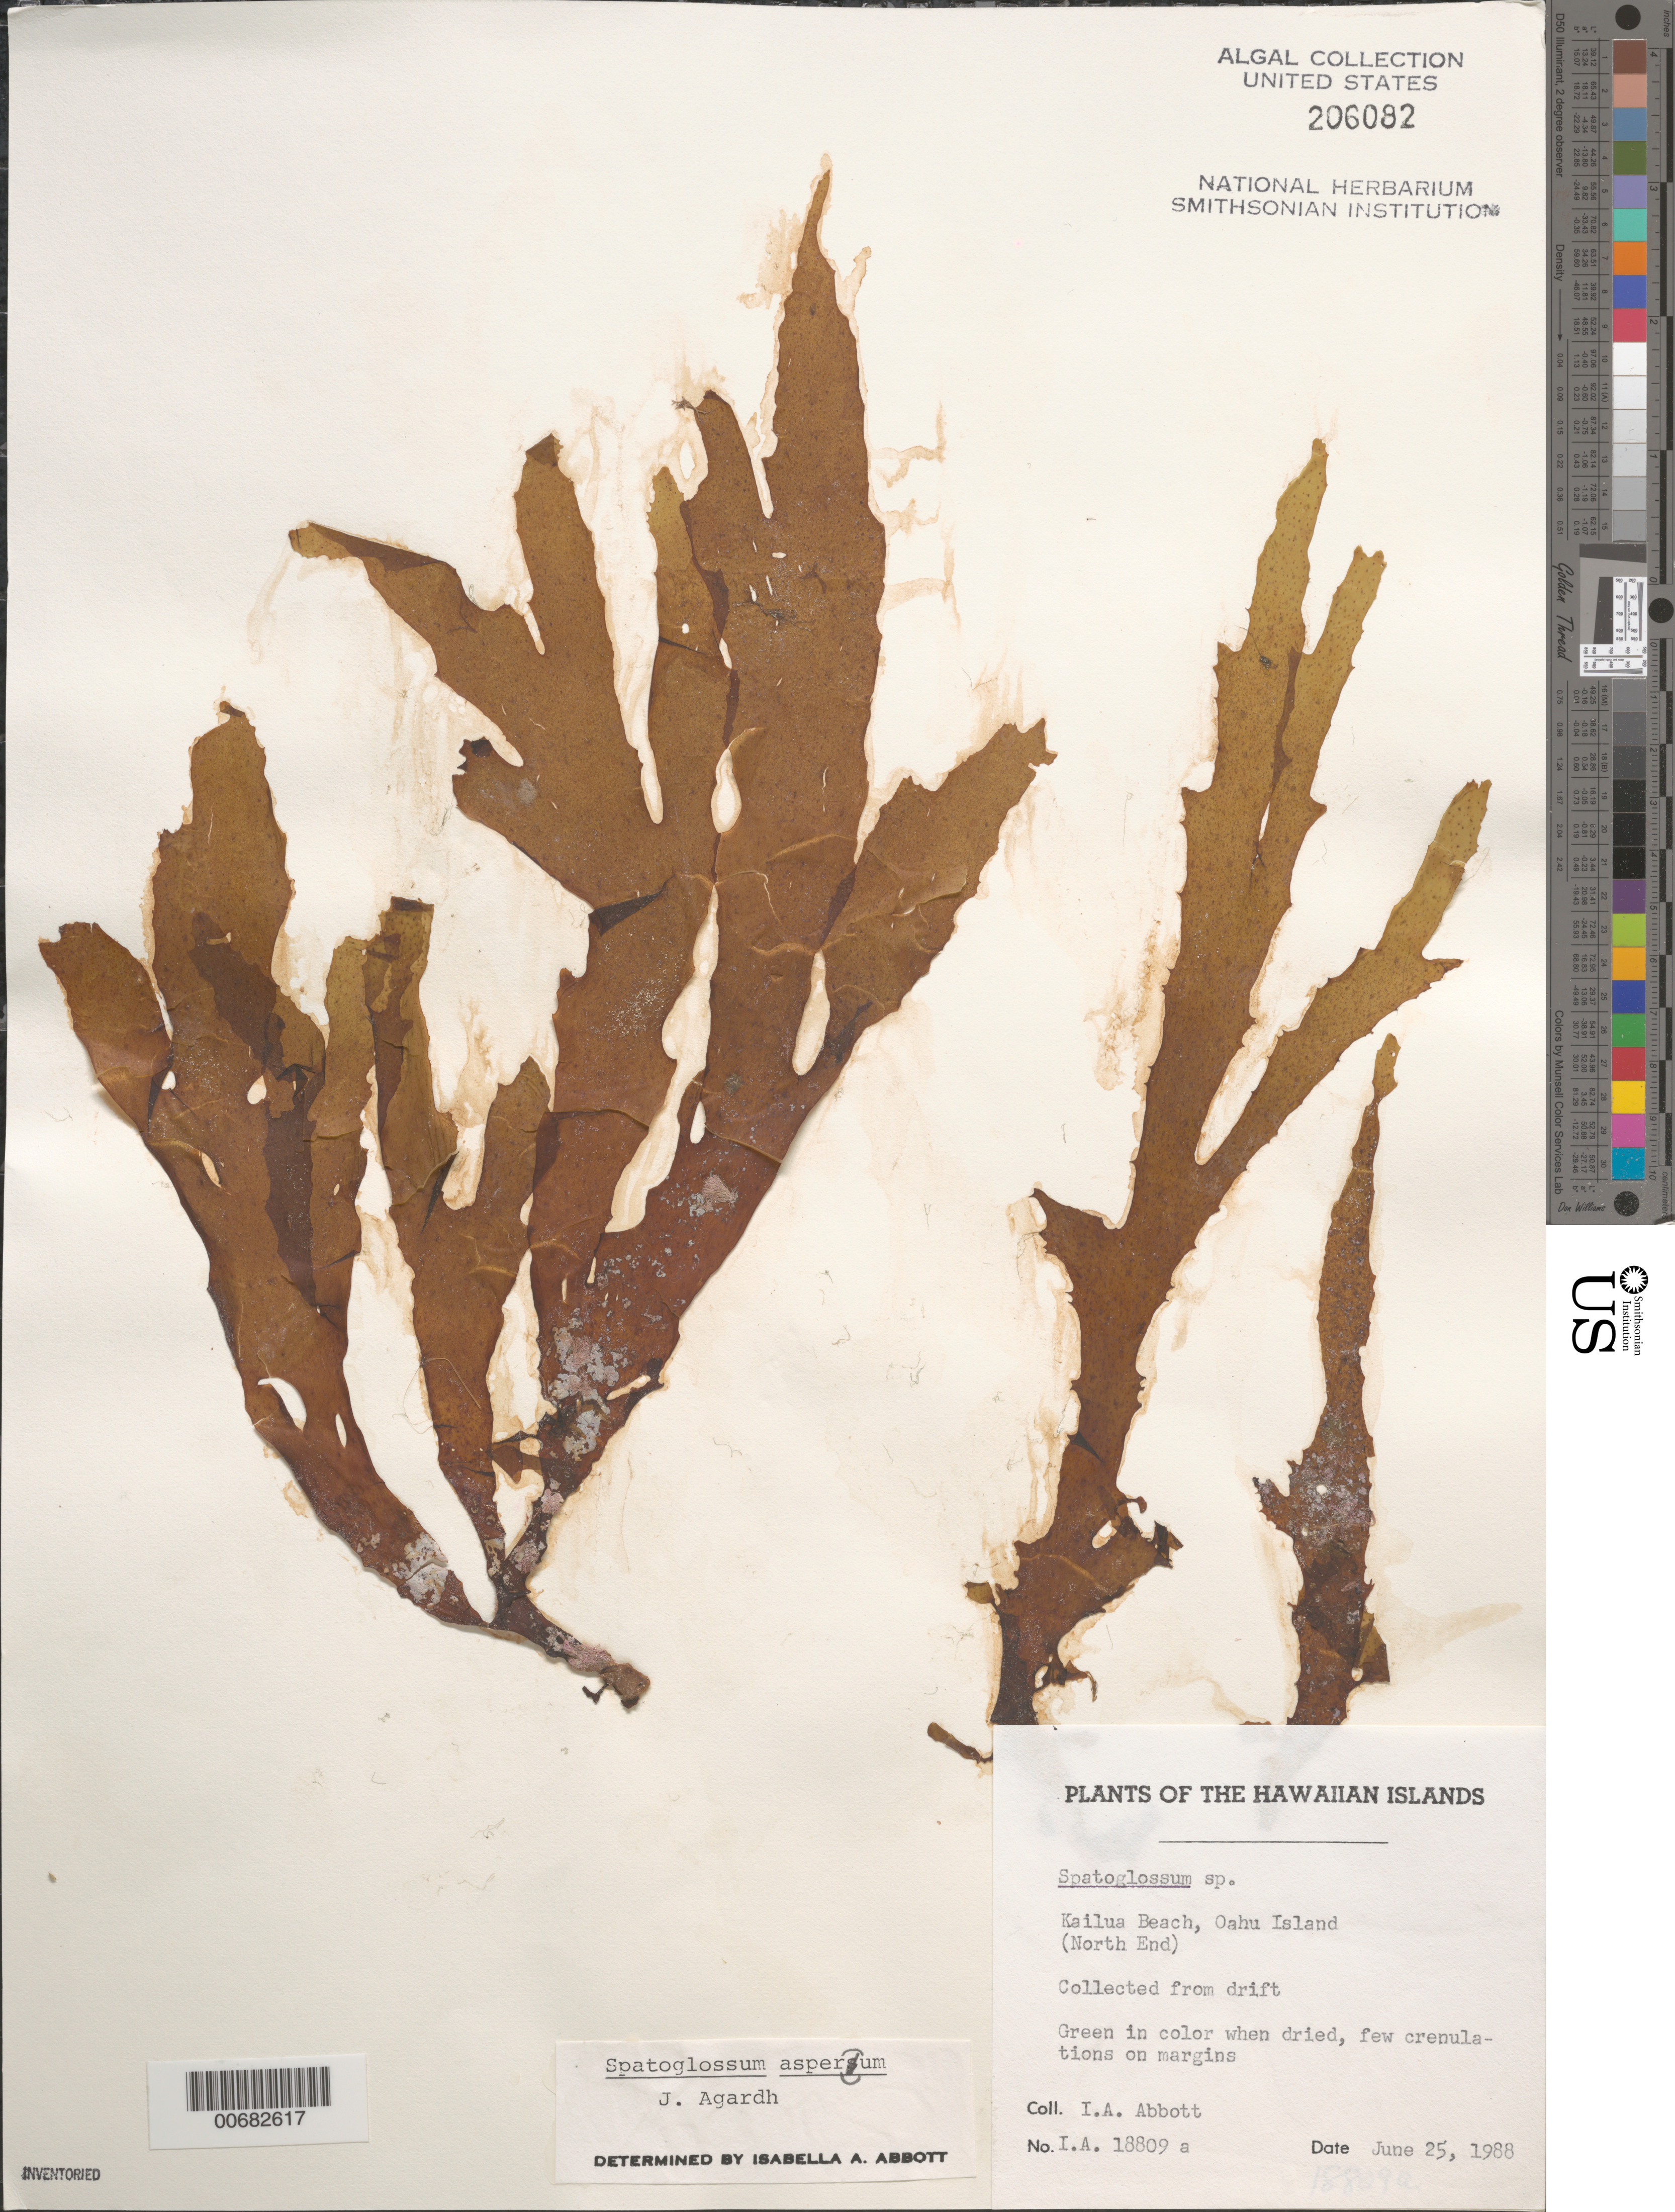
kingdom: Chromista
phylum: Ochrophyta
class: Phaeophyceae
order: Dictyotales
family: Dictyotaceae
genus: Spatoglossum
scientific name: Spatoglossum asperum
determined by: Abbott, Isabella A.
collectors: I. A. Abbott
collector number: IAA 18809a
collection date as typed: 25 Jun 1988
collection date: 1988-06-25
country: United States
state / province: Hawaii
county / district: Honolulu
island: Oahu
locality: Kailua Beach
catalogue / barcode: US 206082